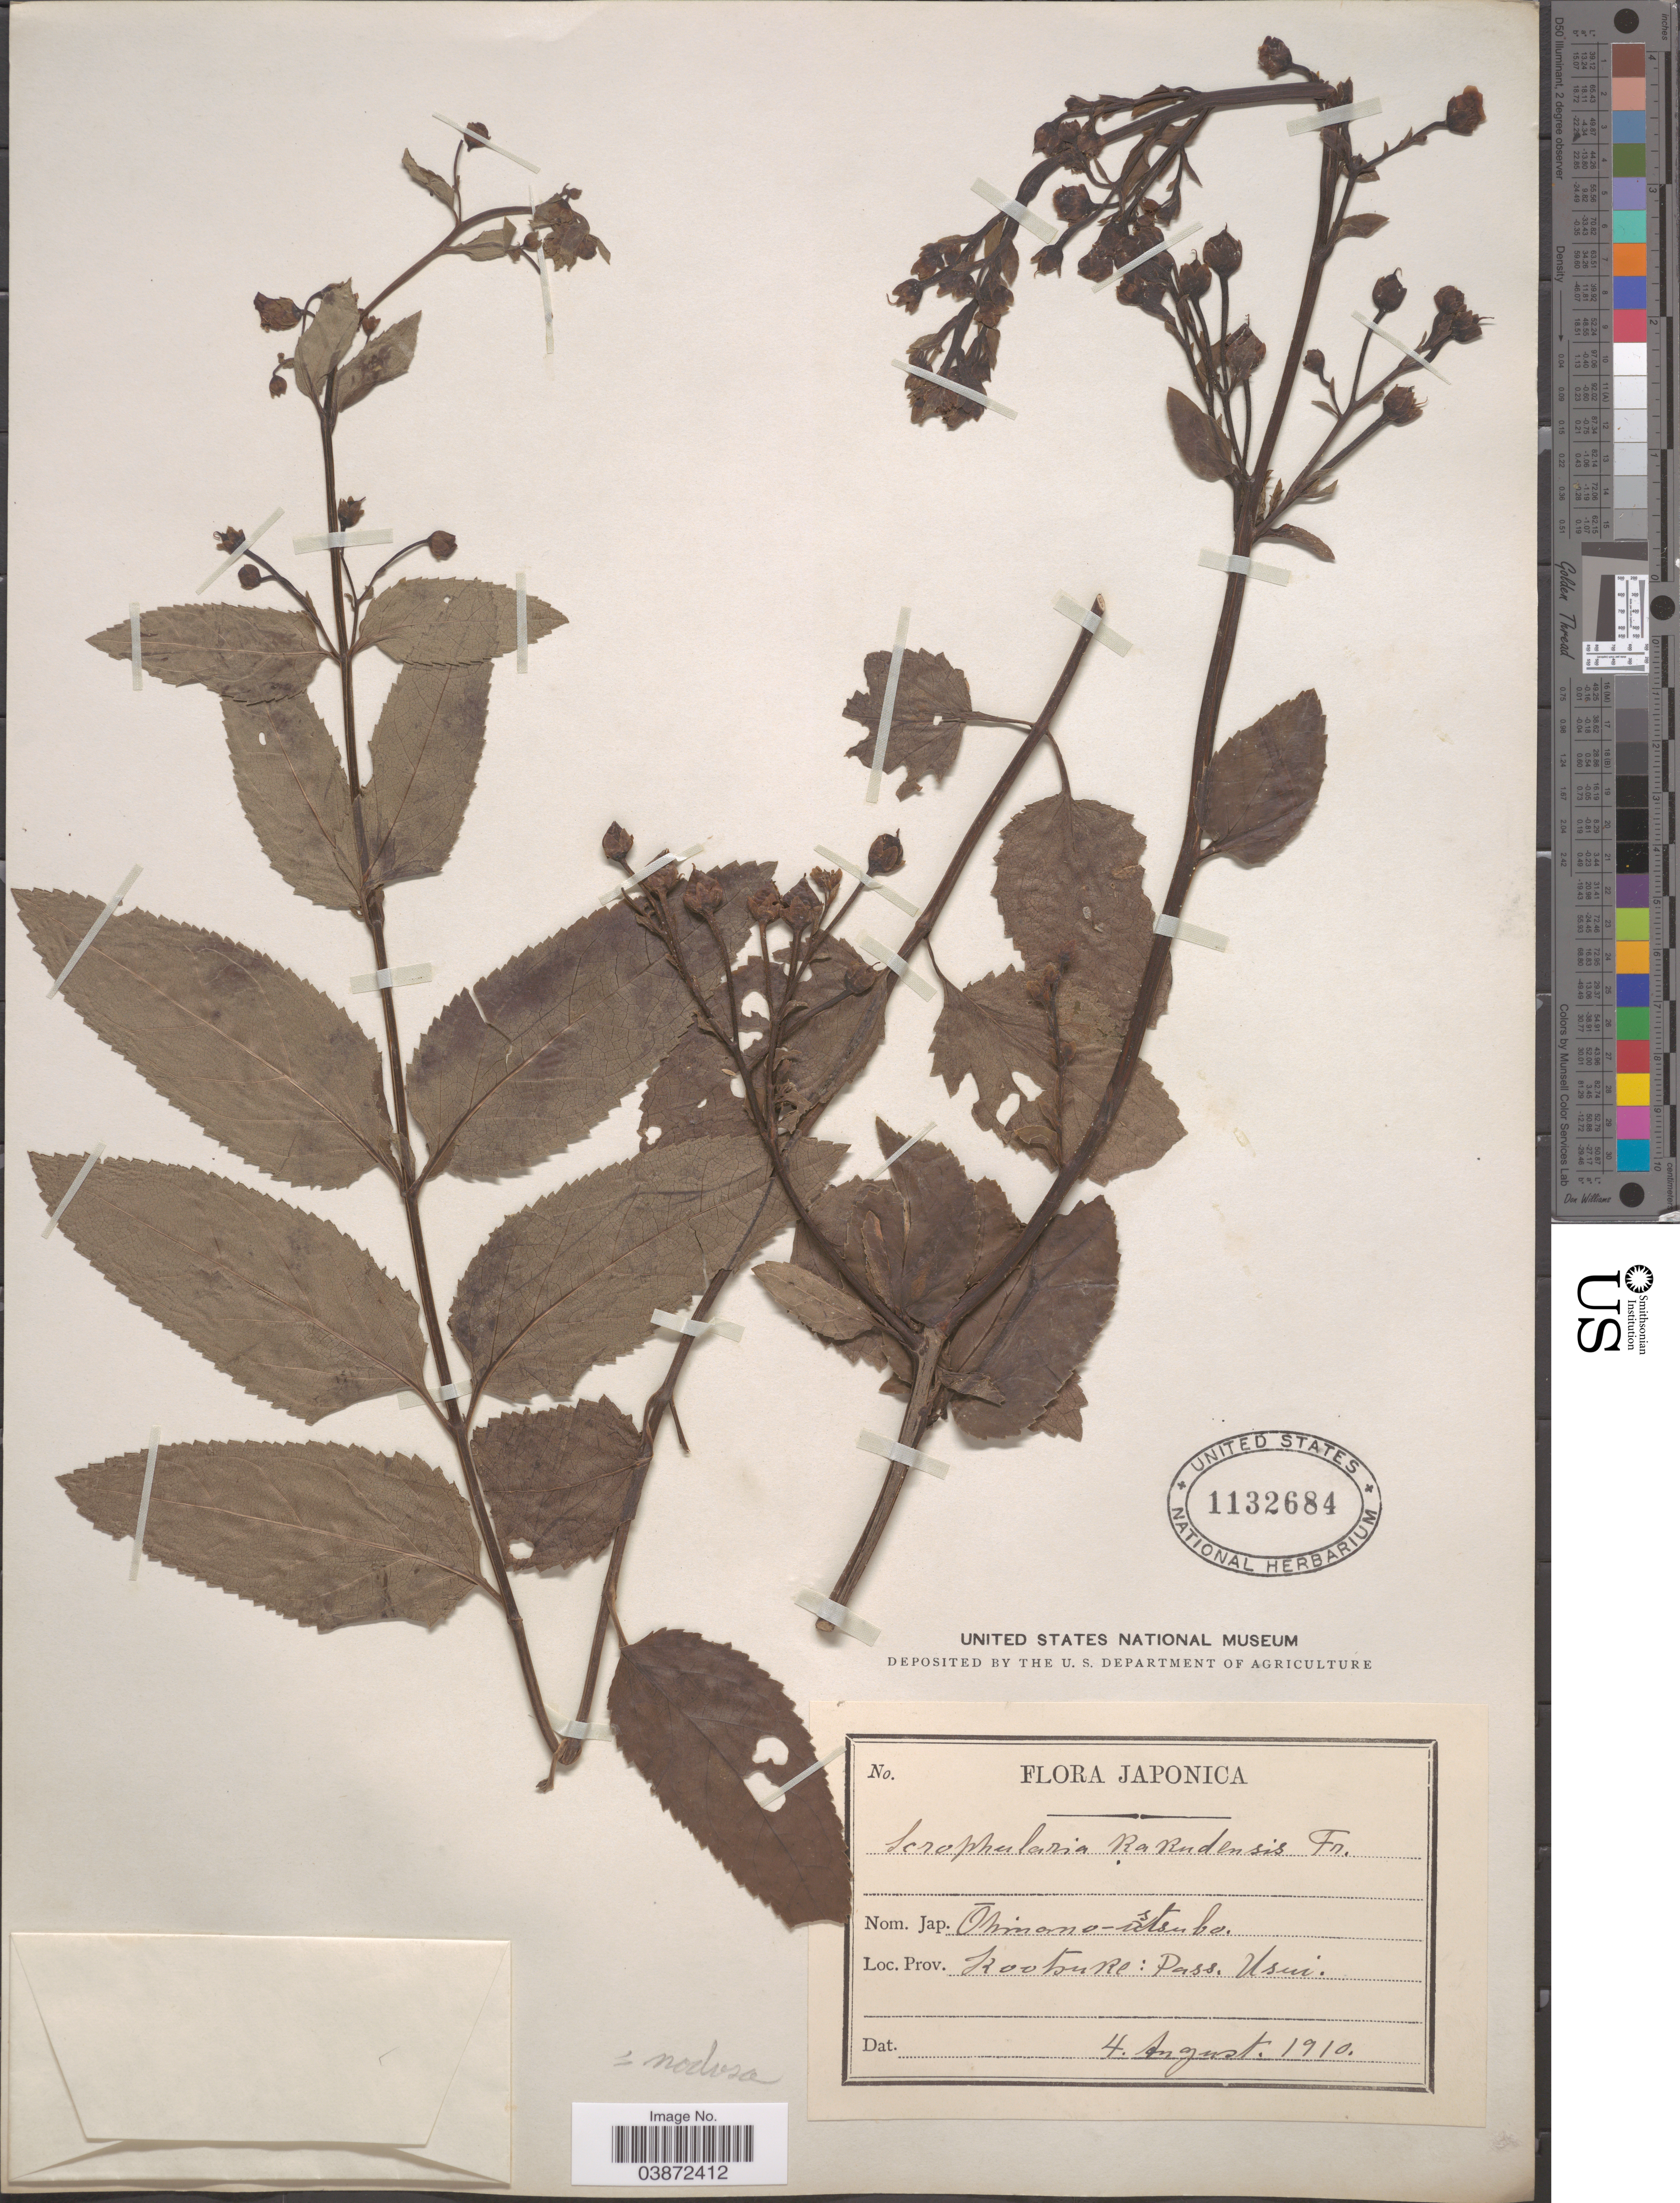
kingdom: Plantae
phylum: Tracheophyta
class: Magnoliopsida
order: Lamiales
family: Scrophulariaceae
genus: Scrophularia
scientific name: Scrophularia nodosa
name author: L.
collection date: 1910-08-04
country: Japan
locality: Japonica. Prov. Koobure: Pass. Usui.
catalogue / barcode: US 1132684